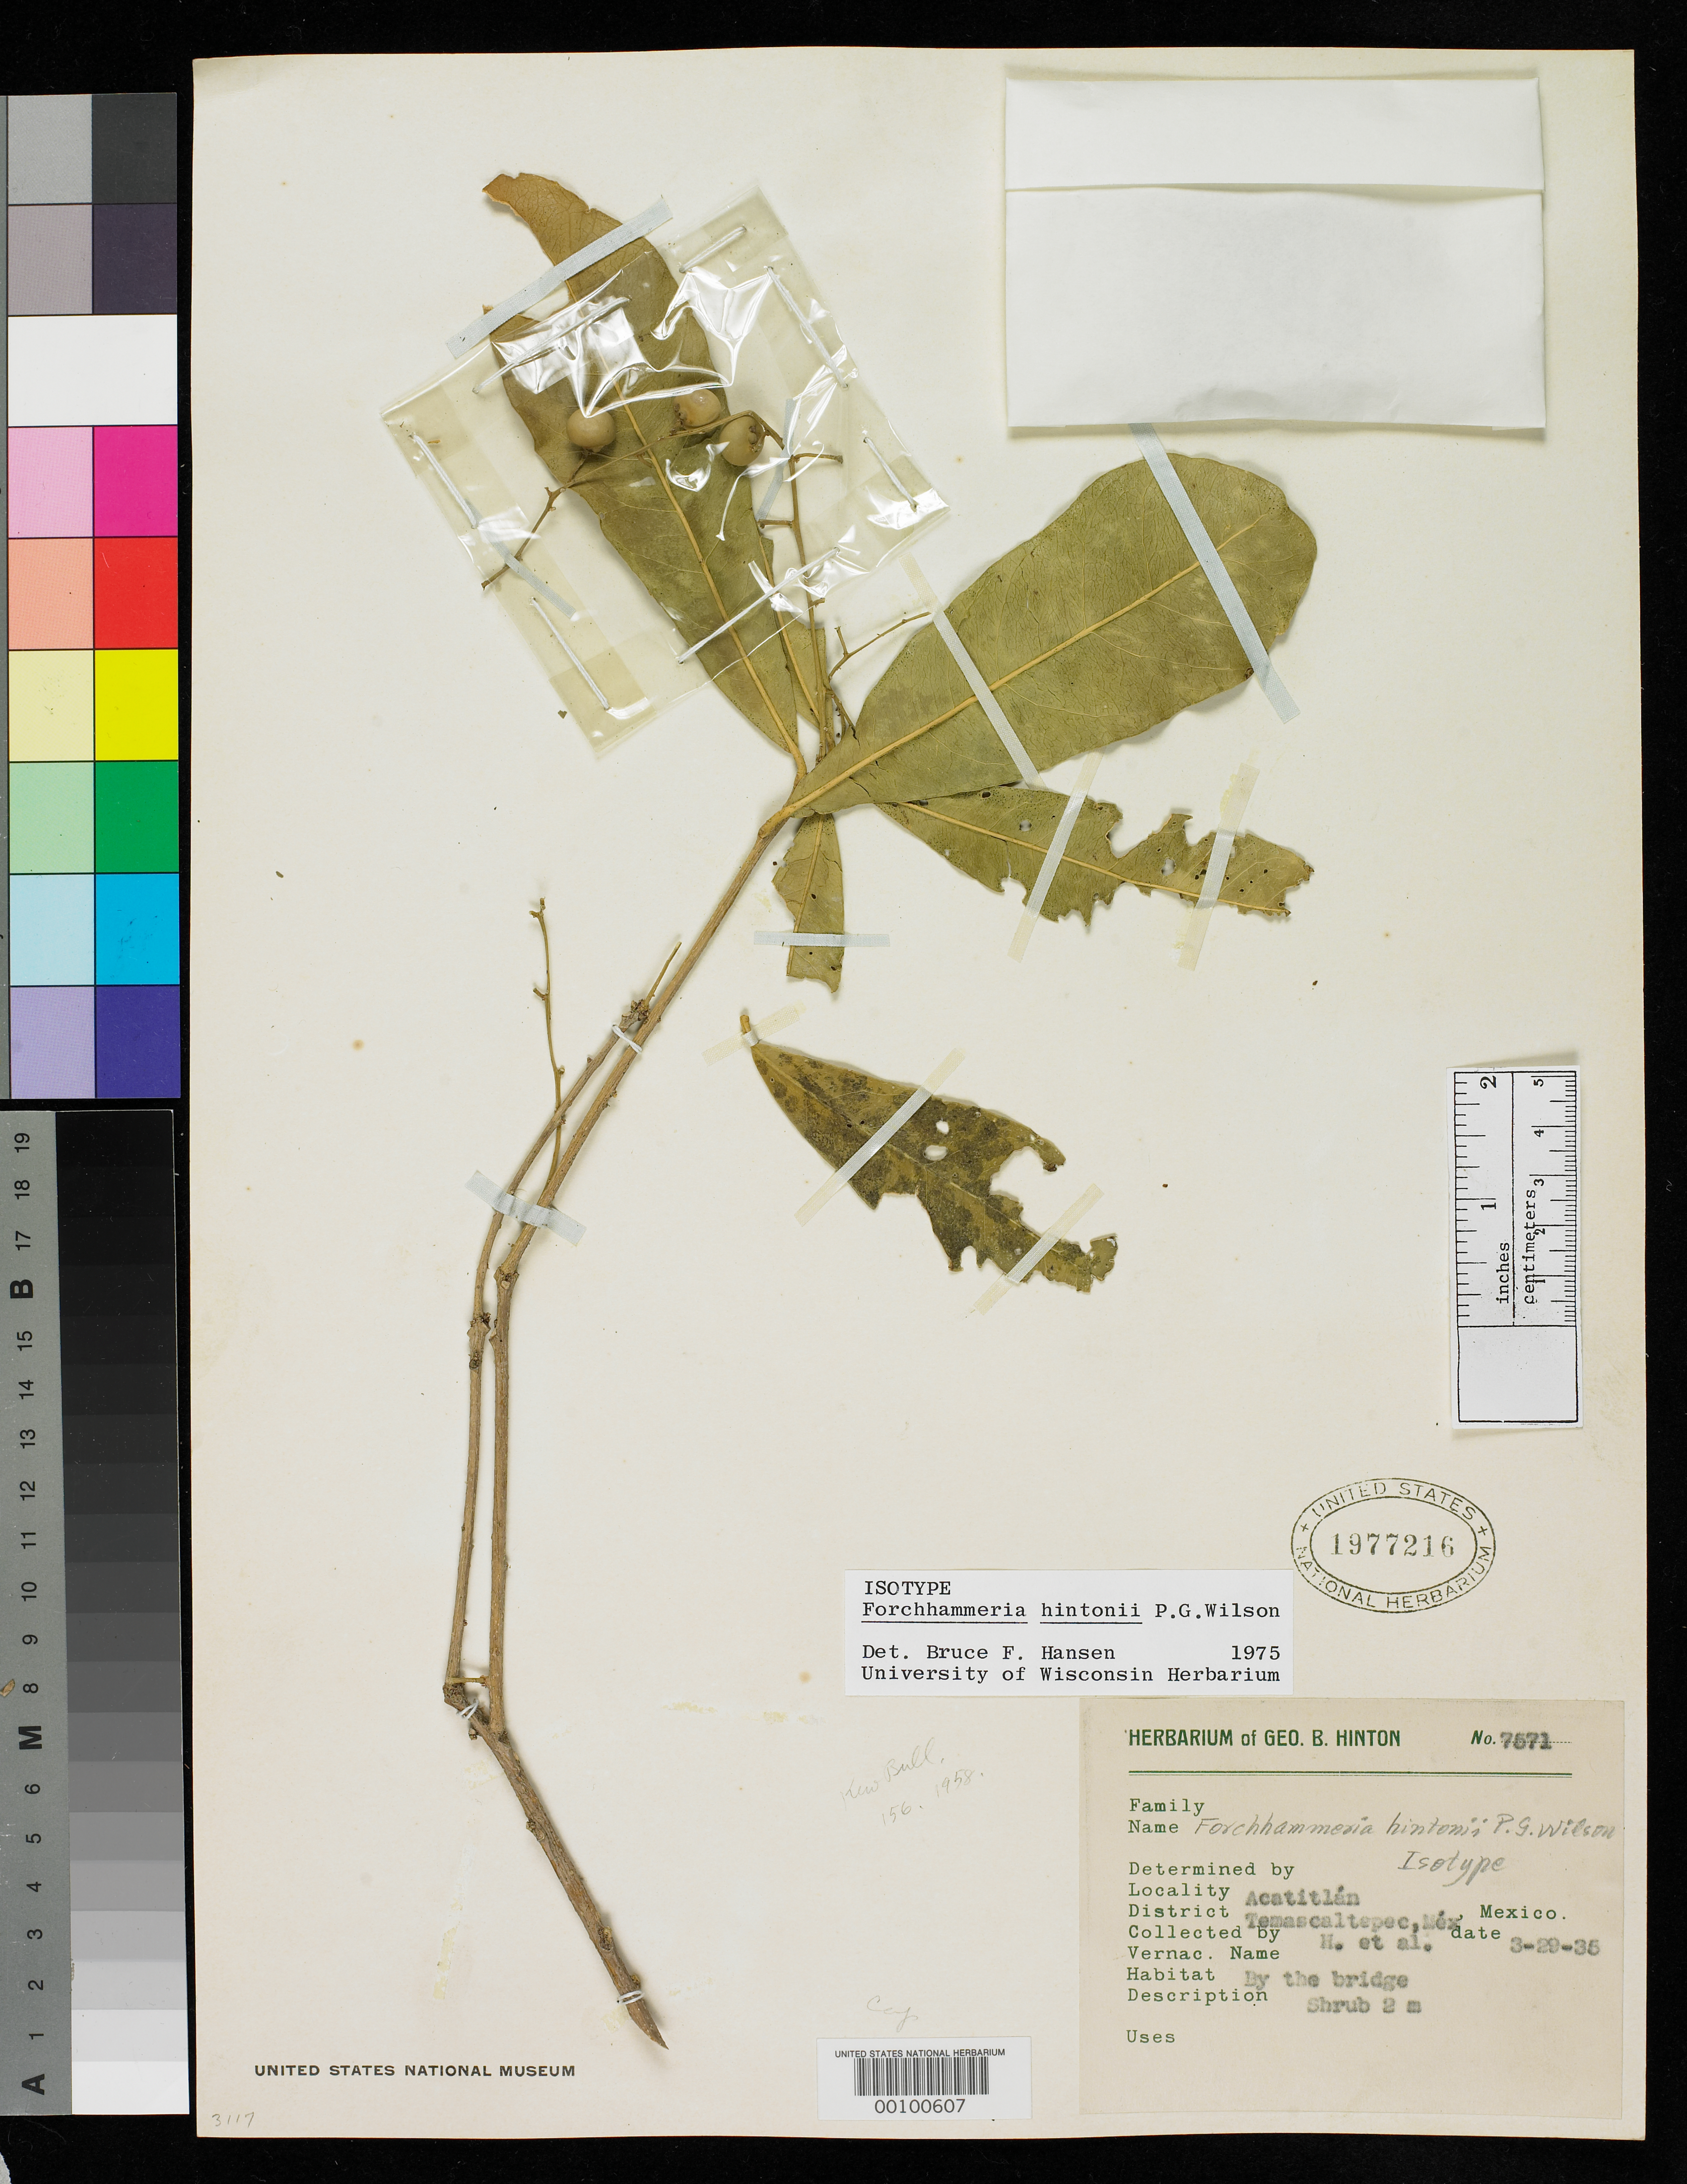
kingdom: Plantae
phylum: Tracheophyta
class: Magnoliopsida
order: Brassicales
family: Stixaceae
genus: Forchhammeria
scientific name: Forchhammeria hintonii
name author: Paul G. Wilson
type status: Isotype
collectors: G. B. Hinton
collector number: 7571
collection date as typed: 29 Mar 1935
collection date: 1935-03-29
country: Mexico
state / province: México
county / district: Temascaltepec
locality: Acatitlan.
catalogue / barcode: US 1977216